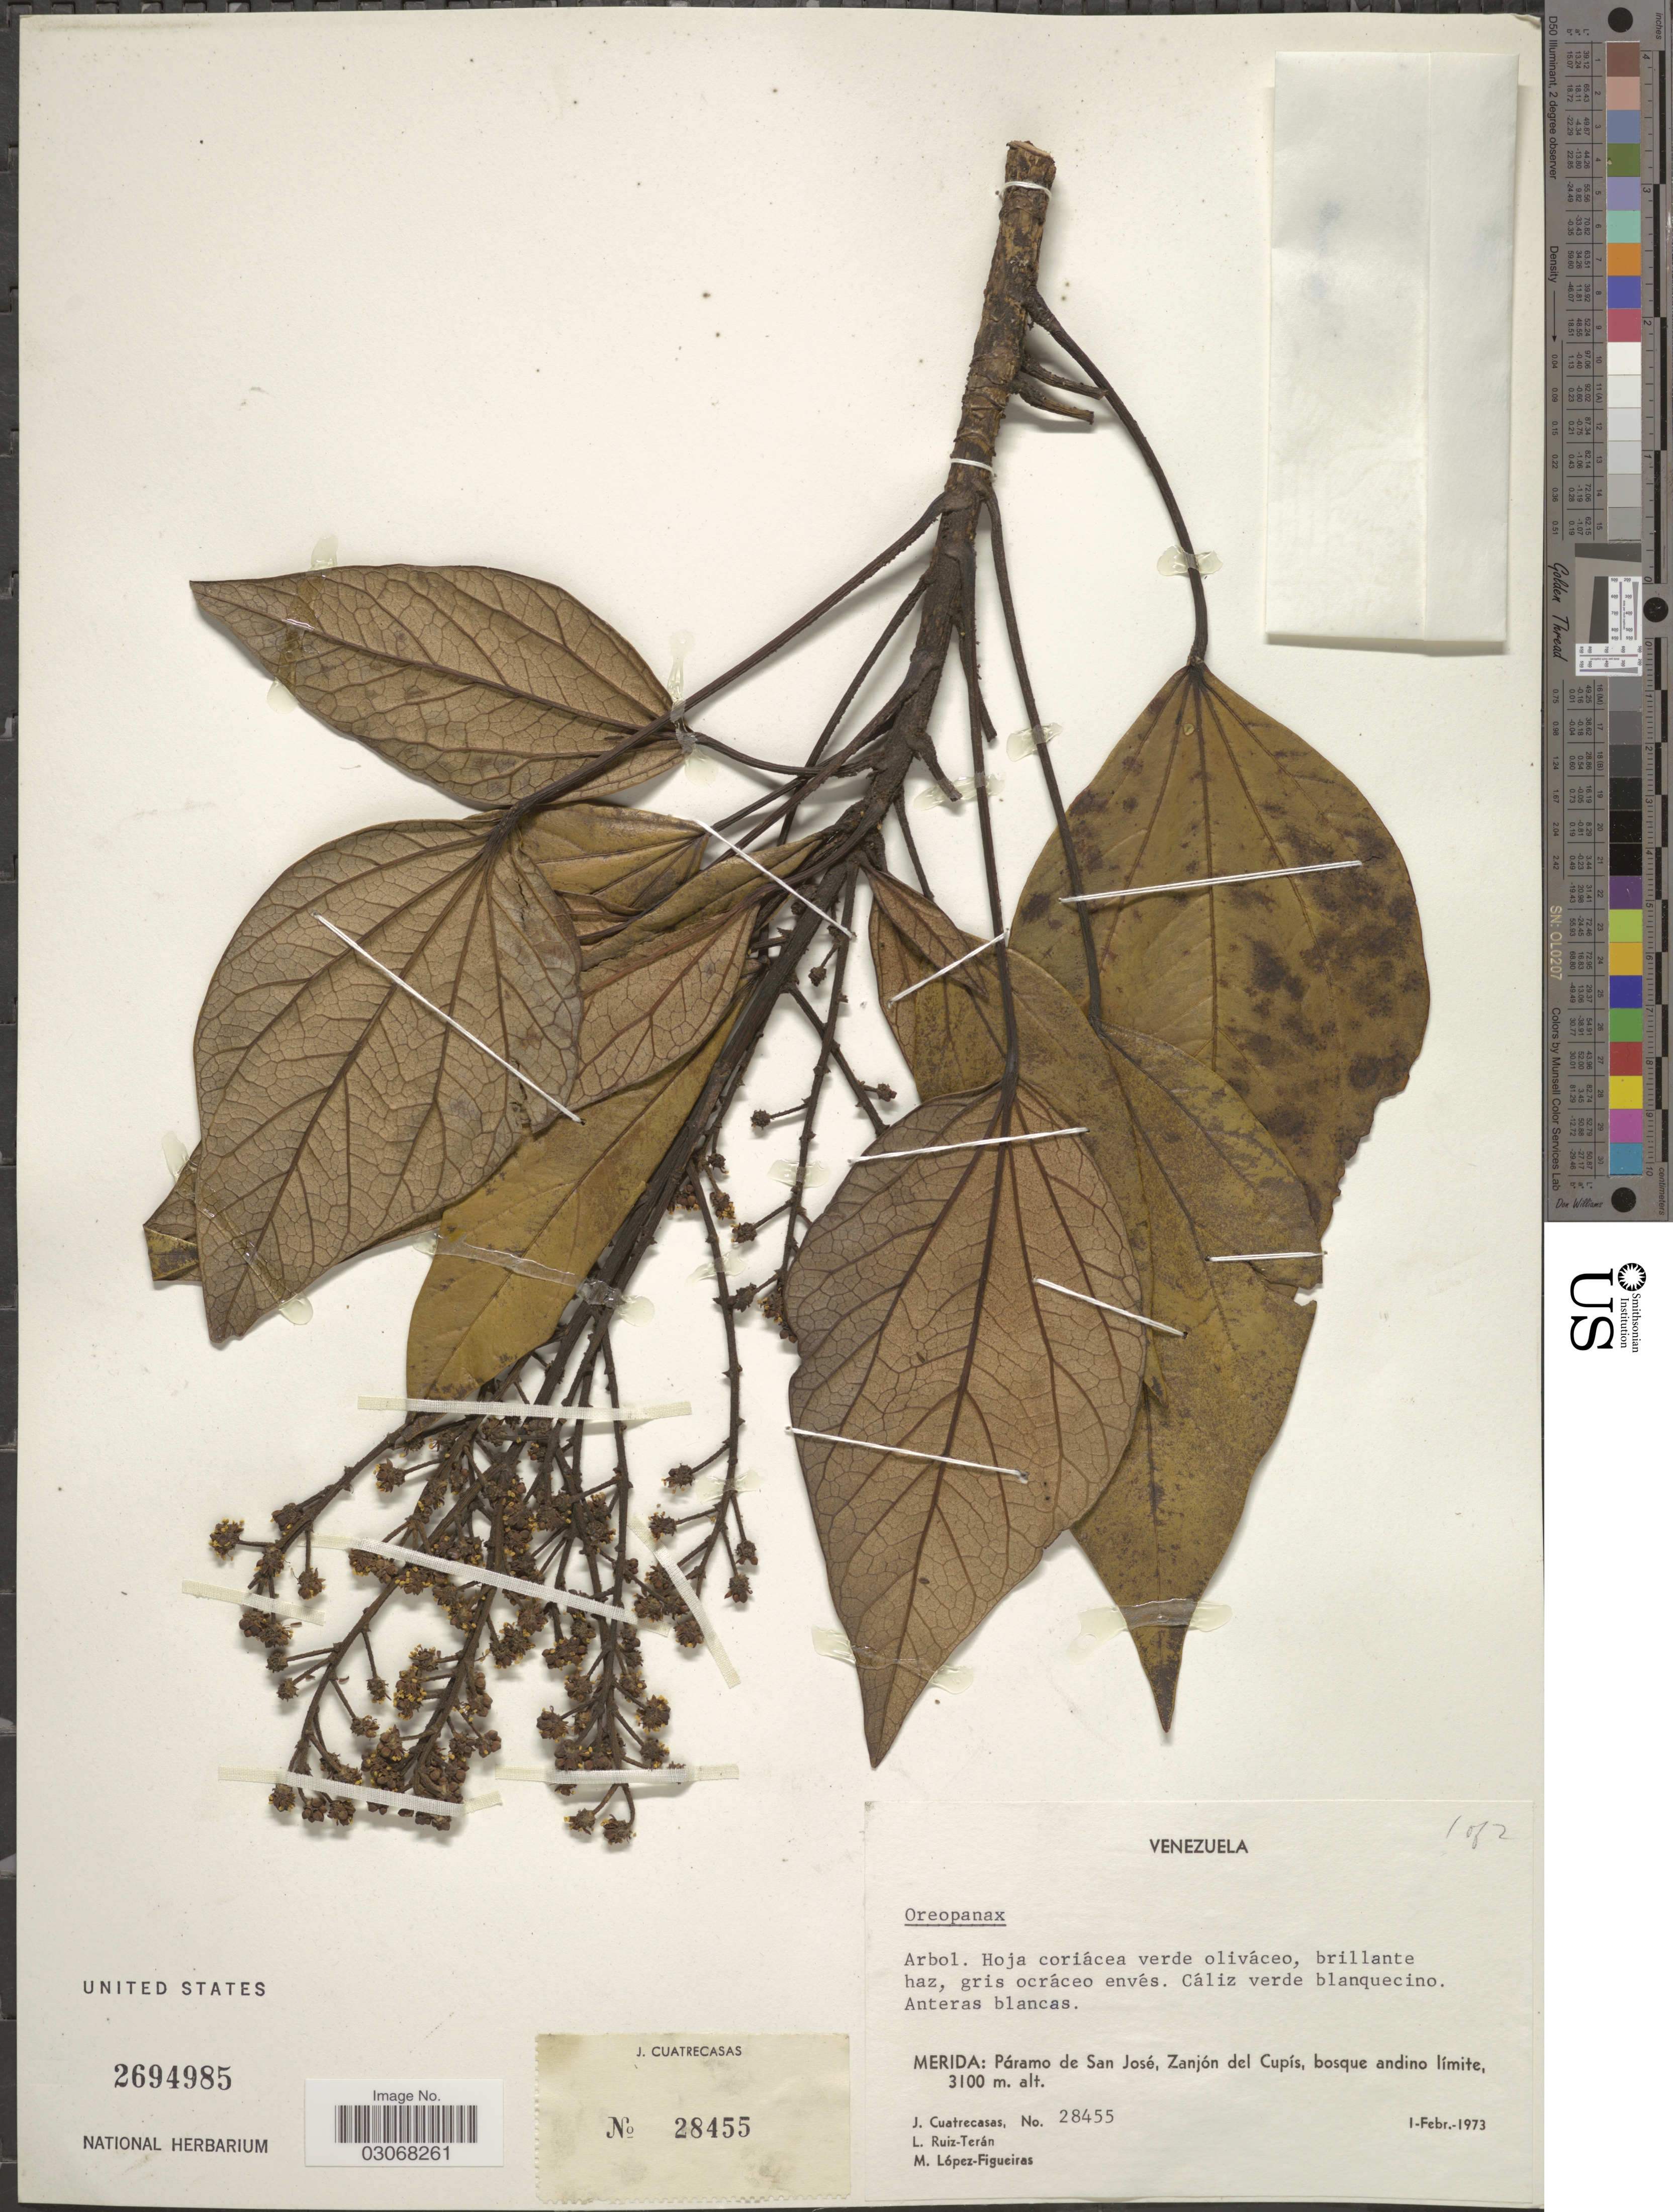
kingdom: Plantae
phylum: Tracheophyta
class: Magnoliopsida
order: Apiales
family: Araliaceae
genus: Oreopanax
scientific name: Oreopanax sp.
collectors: J. Cuatrecasas, L. E. Ruíz-Terán & M. López Figueiras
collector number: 28455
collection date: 1973-02-01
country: Venezuela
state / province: Mérida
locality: Páramo de San José, Zanjón del Cupís.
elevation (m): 3100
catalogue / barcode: US 2694985